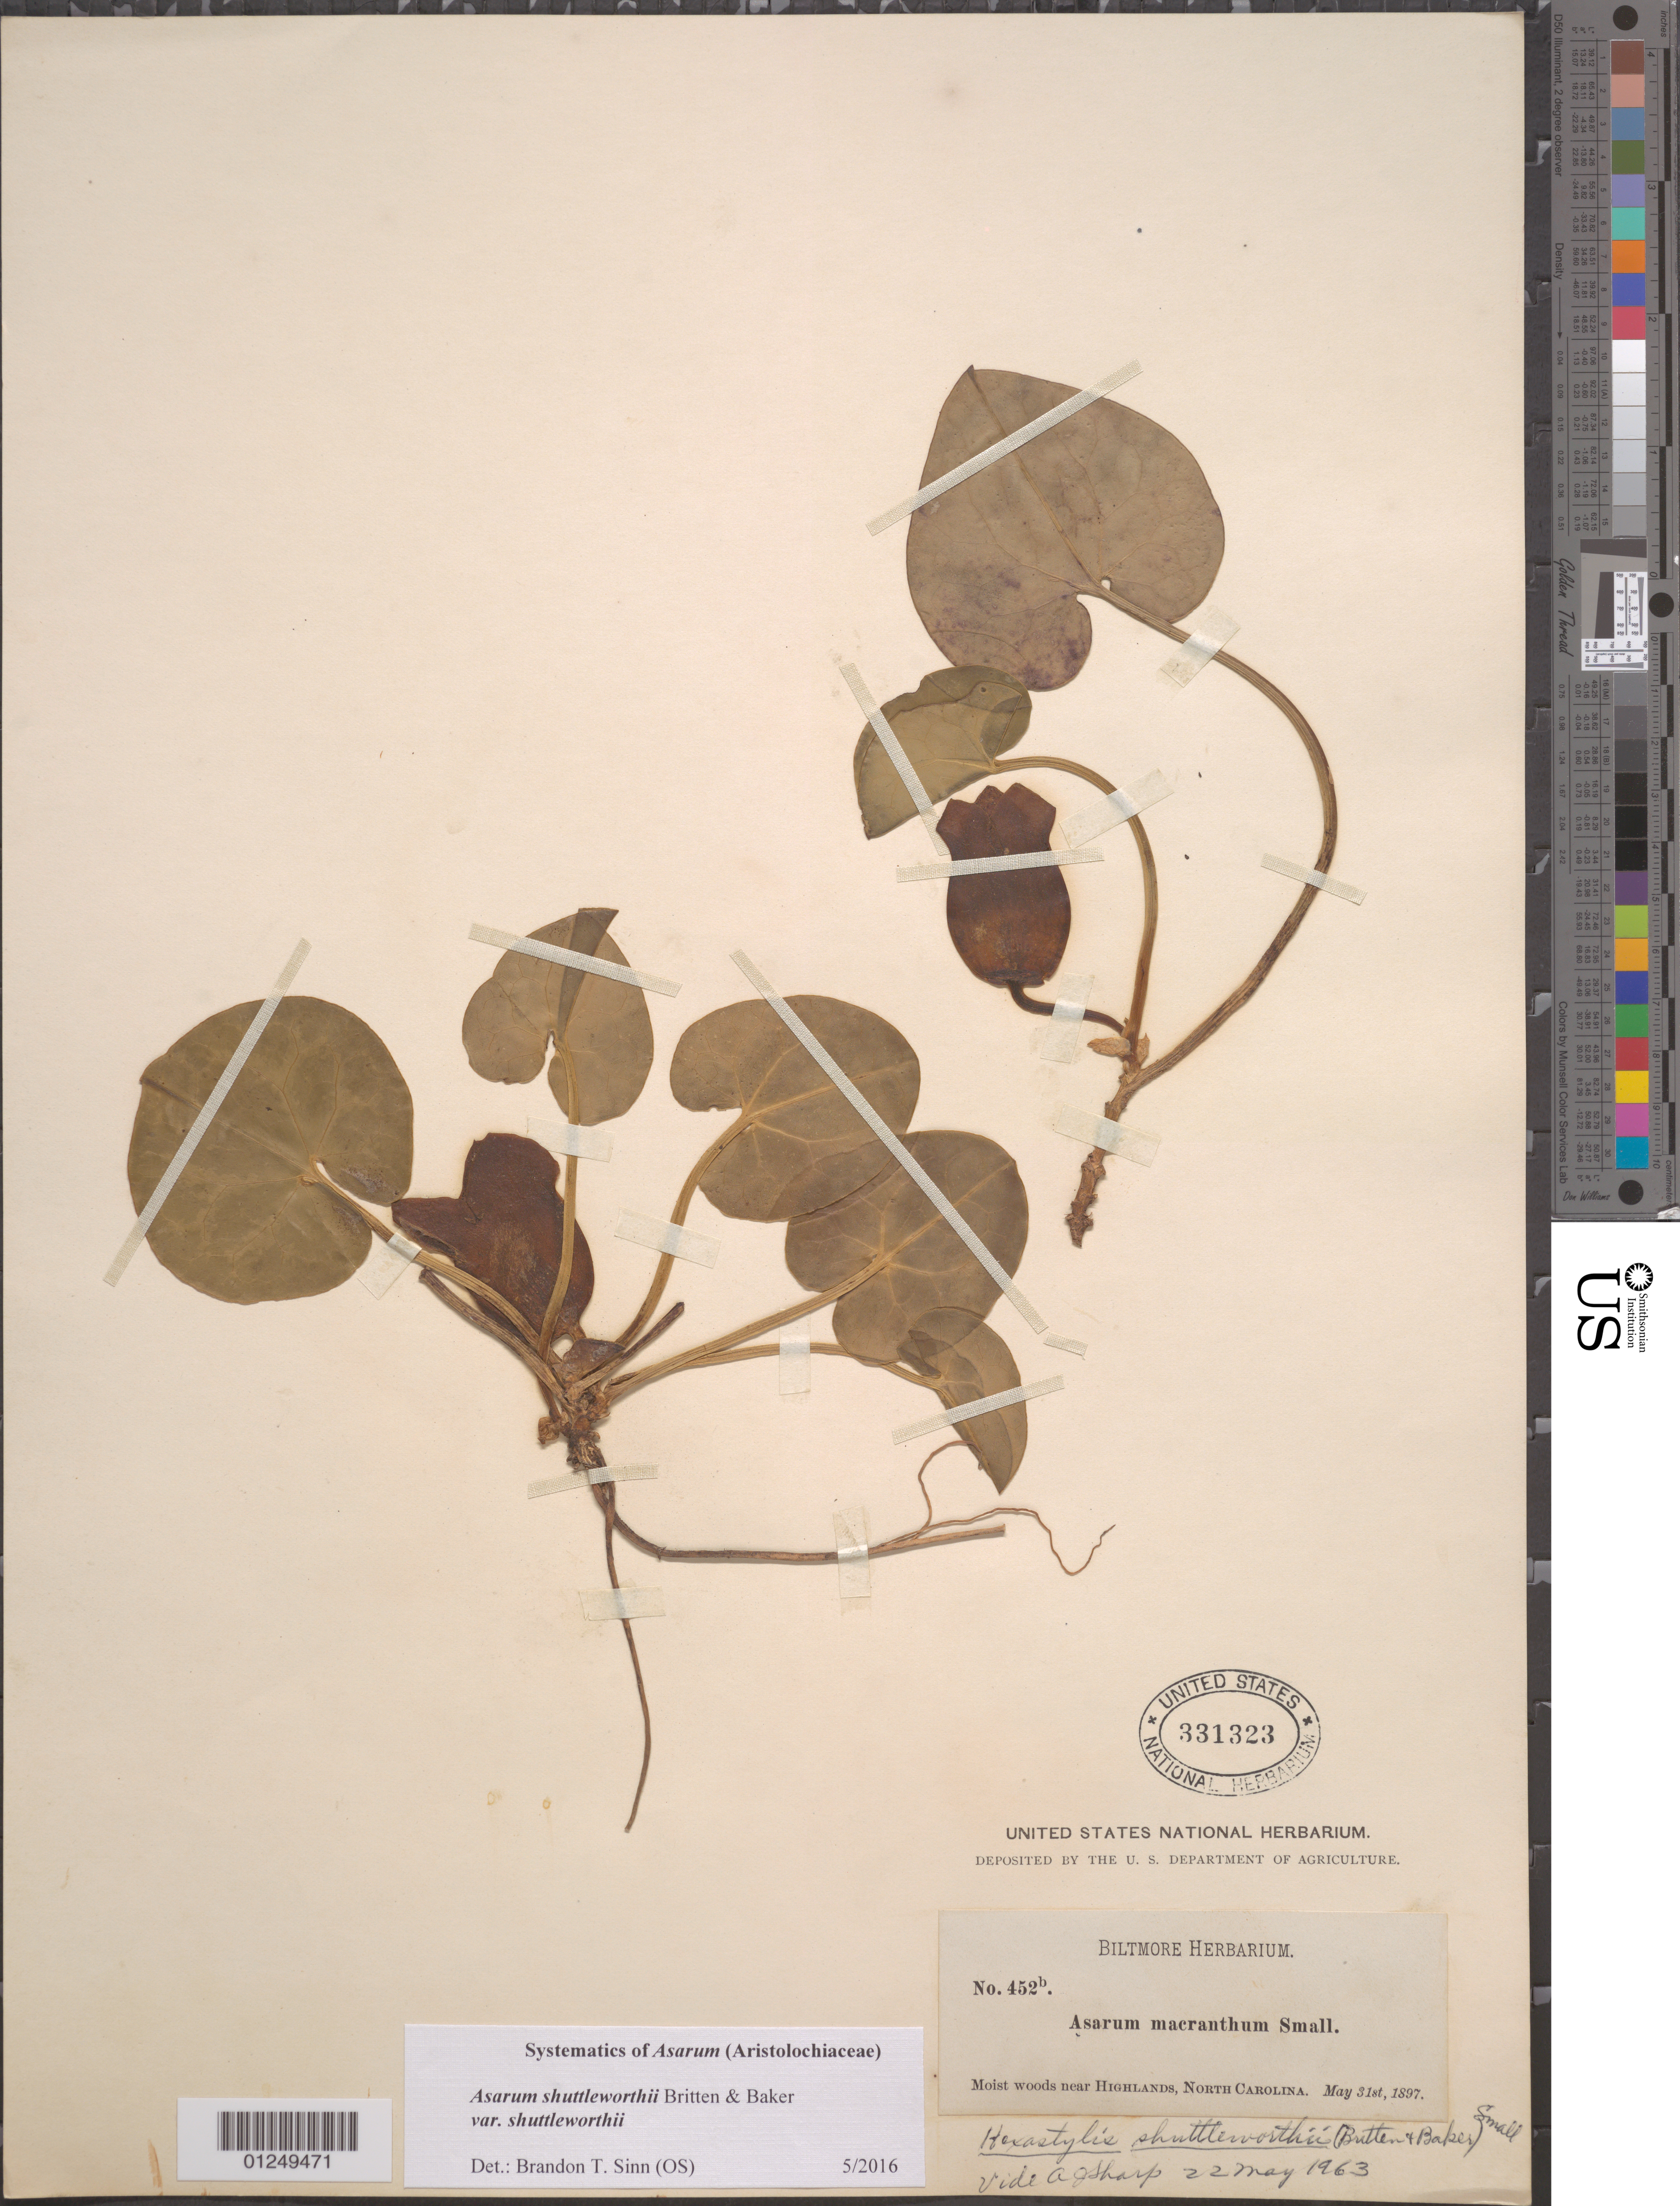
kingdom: Plantae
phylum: Tracheophyta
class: Magnoliopsida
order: Piperales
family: Aristolochiaceae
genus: Hexastylis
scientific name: Hexastylis shuttleworthii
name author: (Britton & Baker f.) Small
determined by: Sharp, A. J.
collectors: ex herb. Biltmore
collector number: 452b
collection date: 1897-05-31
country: United States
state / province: North Carolina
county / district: Macon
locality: Highlands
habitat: Moist woods.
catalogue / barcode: US 331323